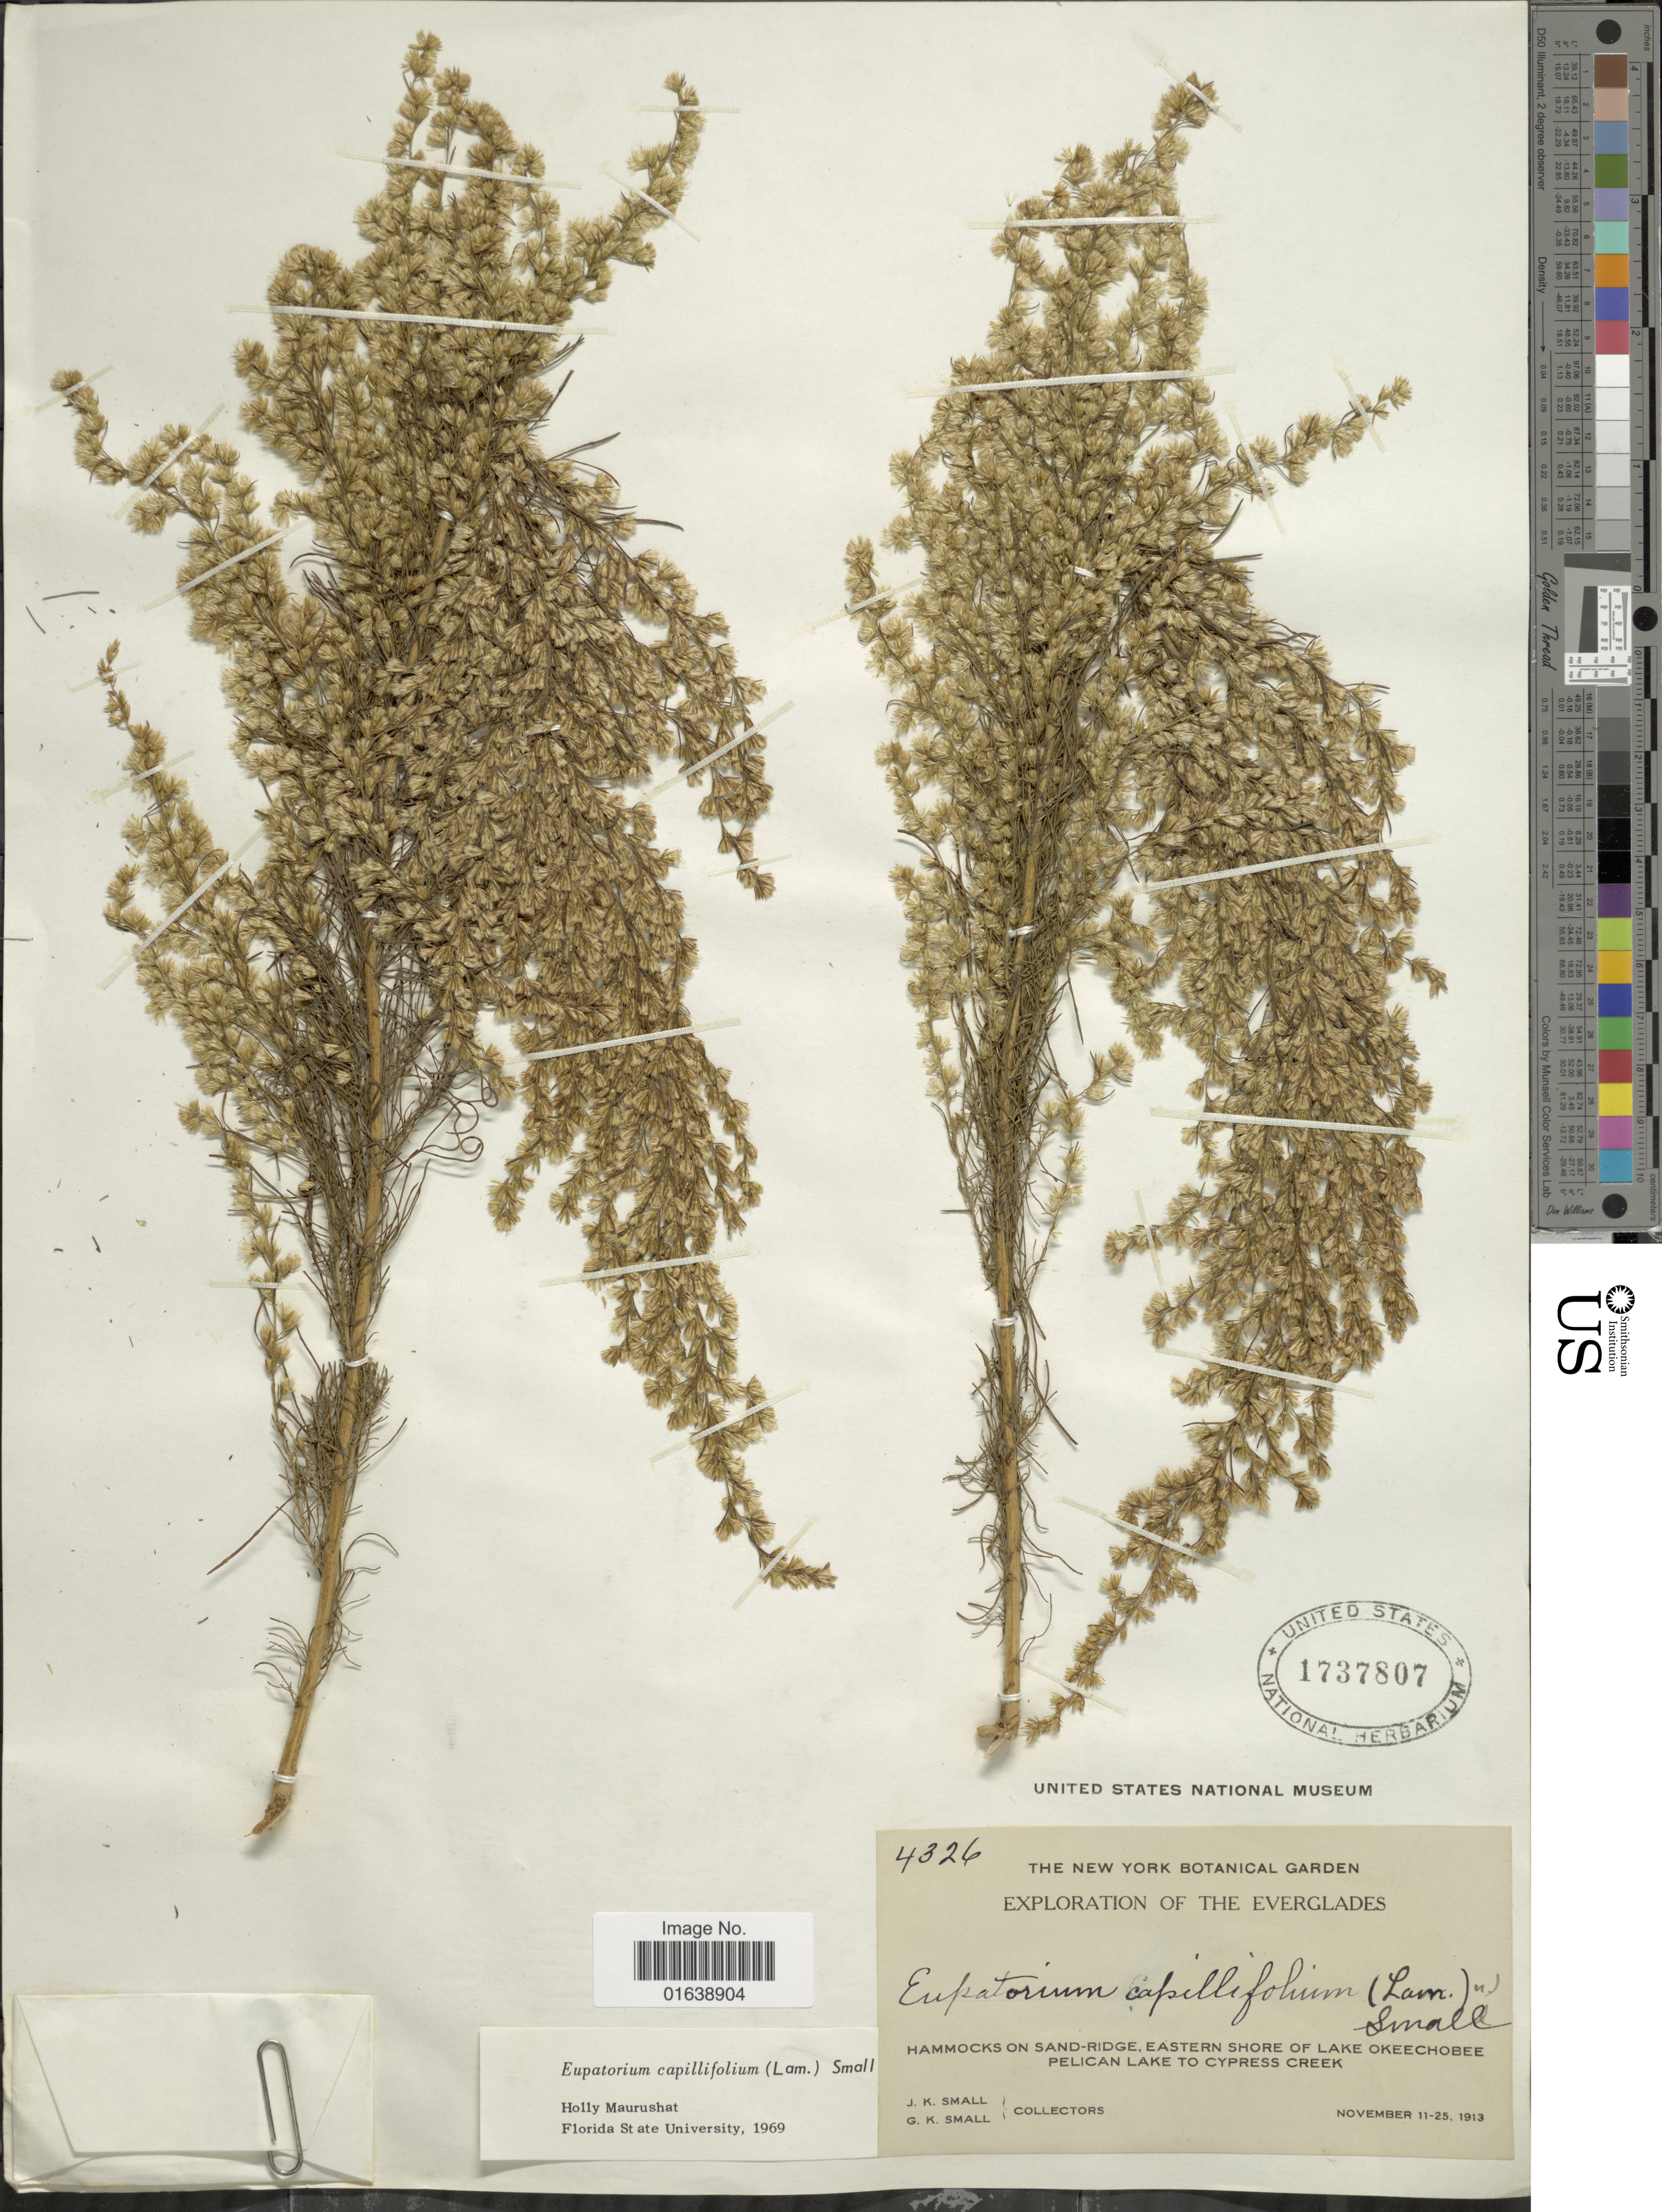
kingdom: Plantae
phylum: Tracheophyta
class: Magnoliopsida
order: Asterales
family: Asteraceae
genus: Eupatorium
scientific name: Eupatorium capillifolium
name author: (Lam.) Small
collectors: J. K. Small & G. K. Small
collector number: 4326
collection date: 1913-11-11/1913-11-25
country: United States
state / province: Florida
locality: The Everglades. Hammocks on sand-ridge, eastern shore of Lake okeechobee Pelican Lake to Cypress Creek.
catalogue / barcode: US 1737807